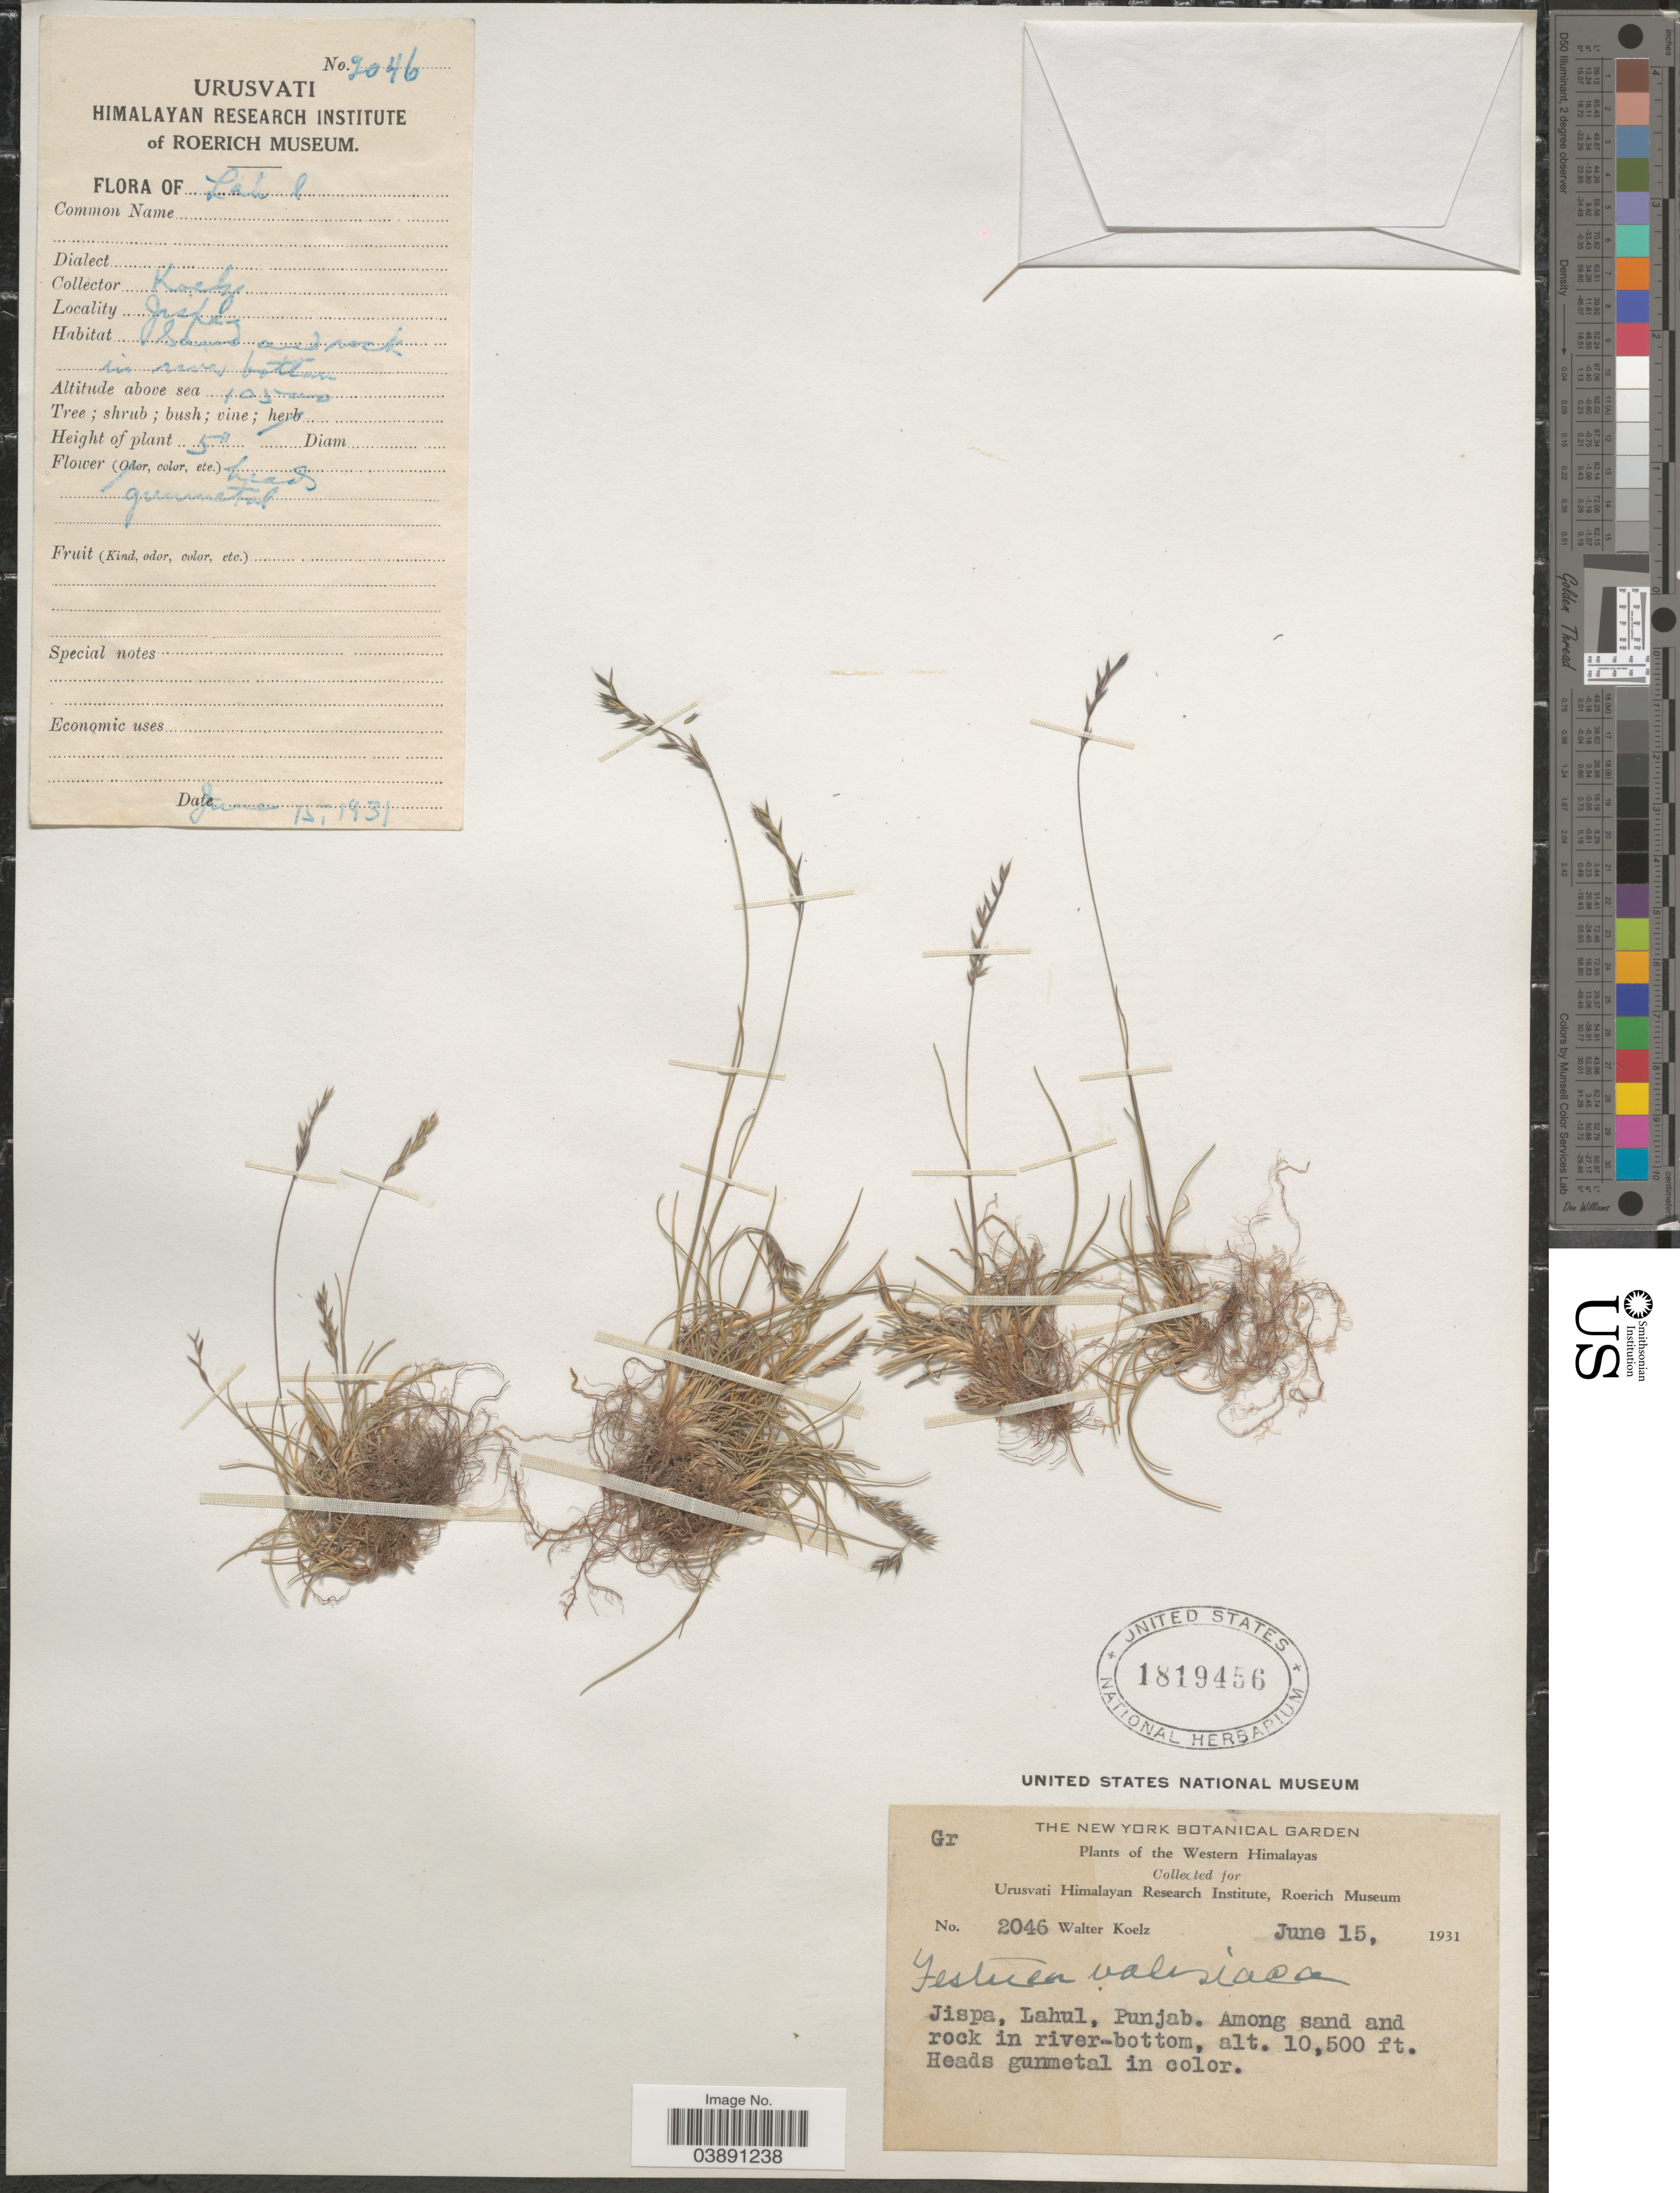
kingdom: Plantae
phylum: Tracheophyta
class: Liliopsida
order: Poales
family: Poaceae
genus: Festuca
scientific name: Festuca valesiaca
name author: Schleich. ex Gaudin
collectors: W. N. Koelz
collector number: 2046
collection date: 1931-06-15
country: India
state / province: Punjab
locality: Western Himalayas. Jispa, Lahul, Punjab.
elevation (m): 3200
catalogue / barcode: US 1819456